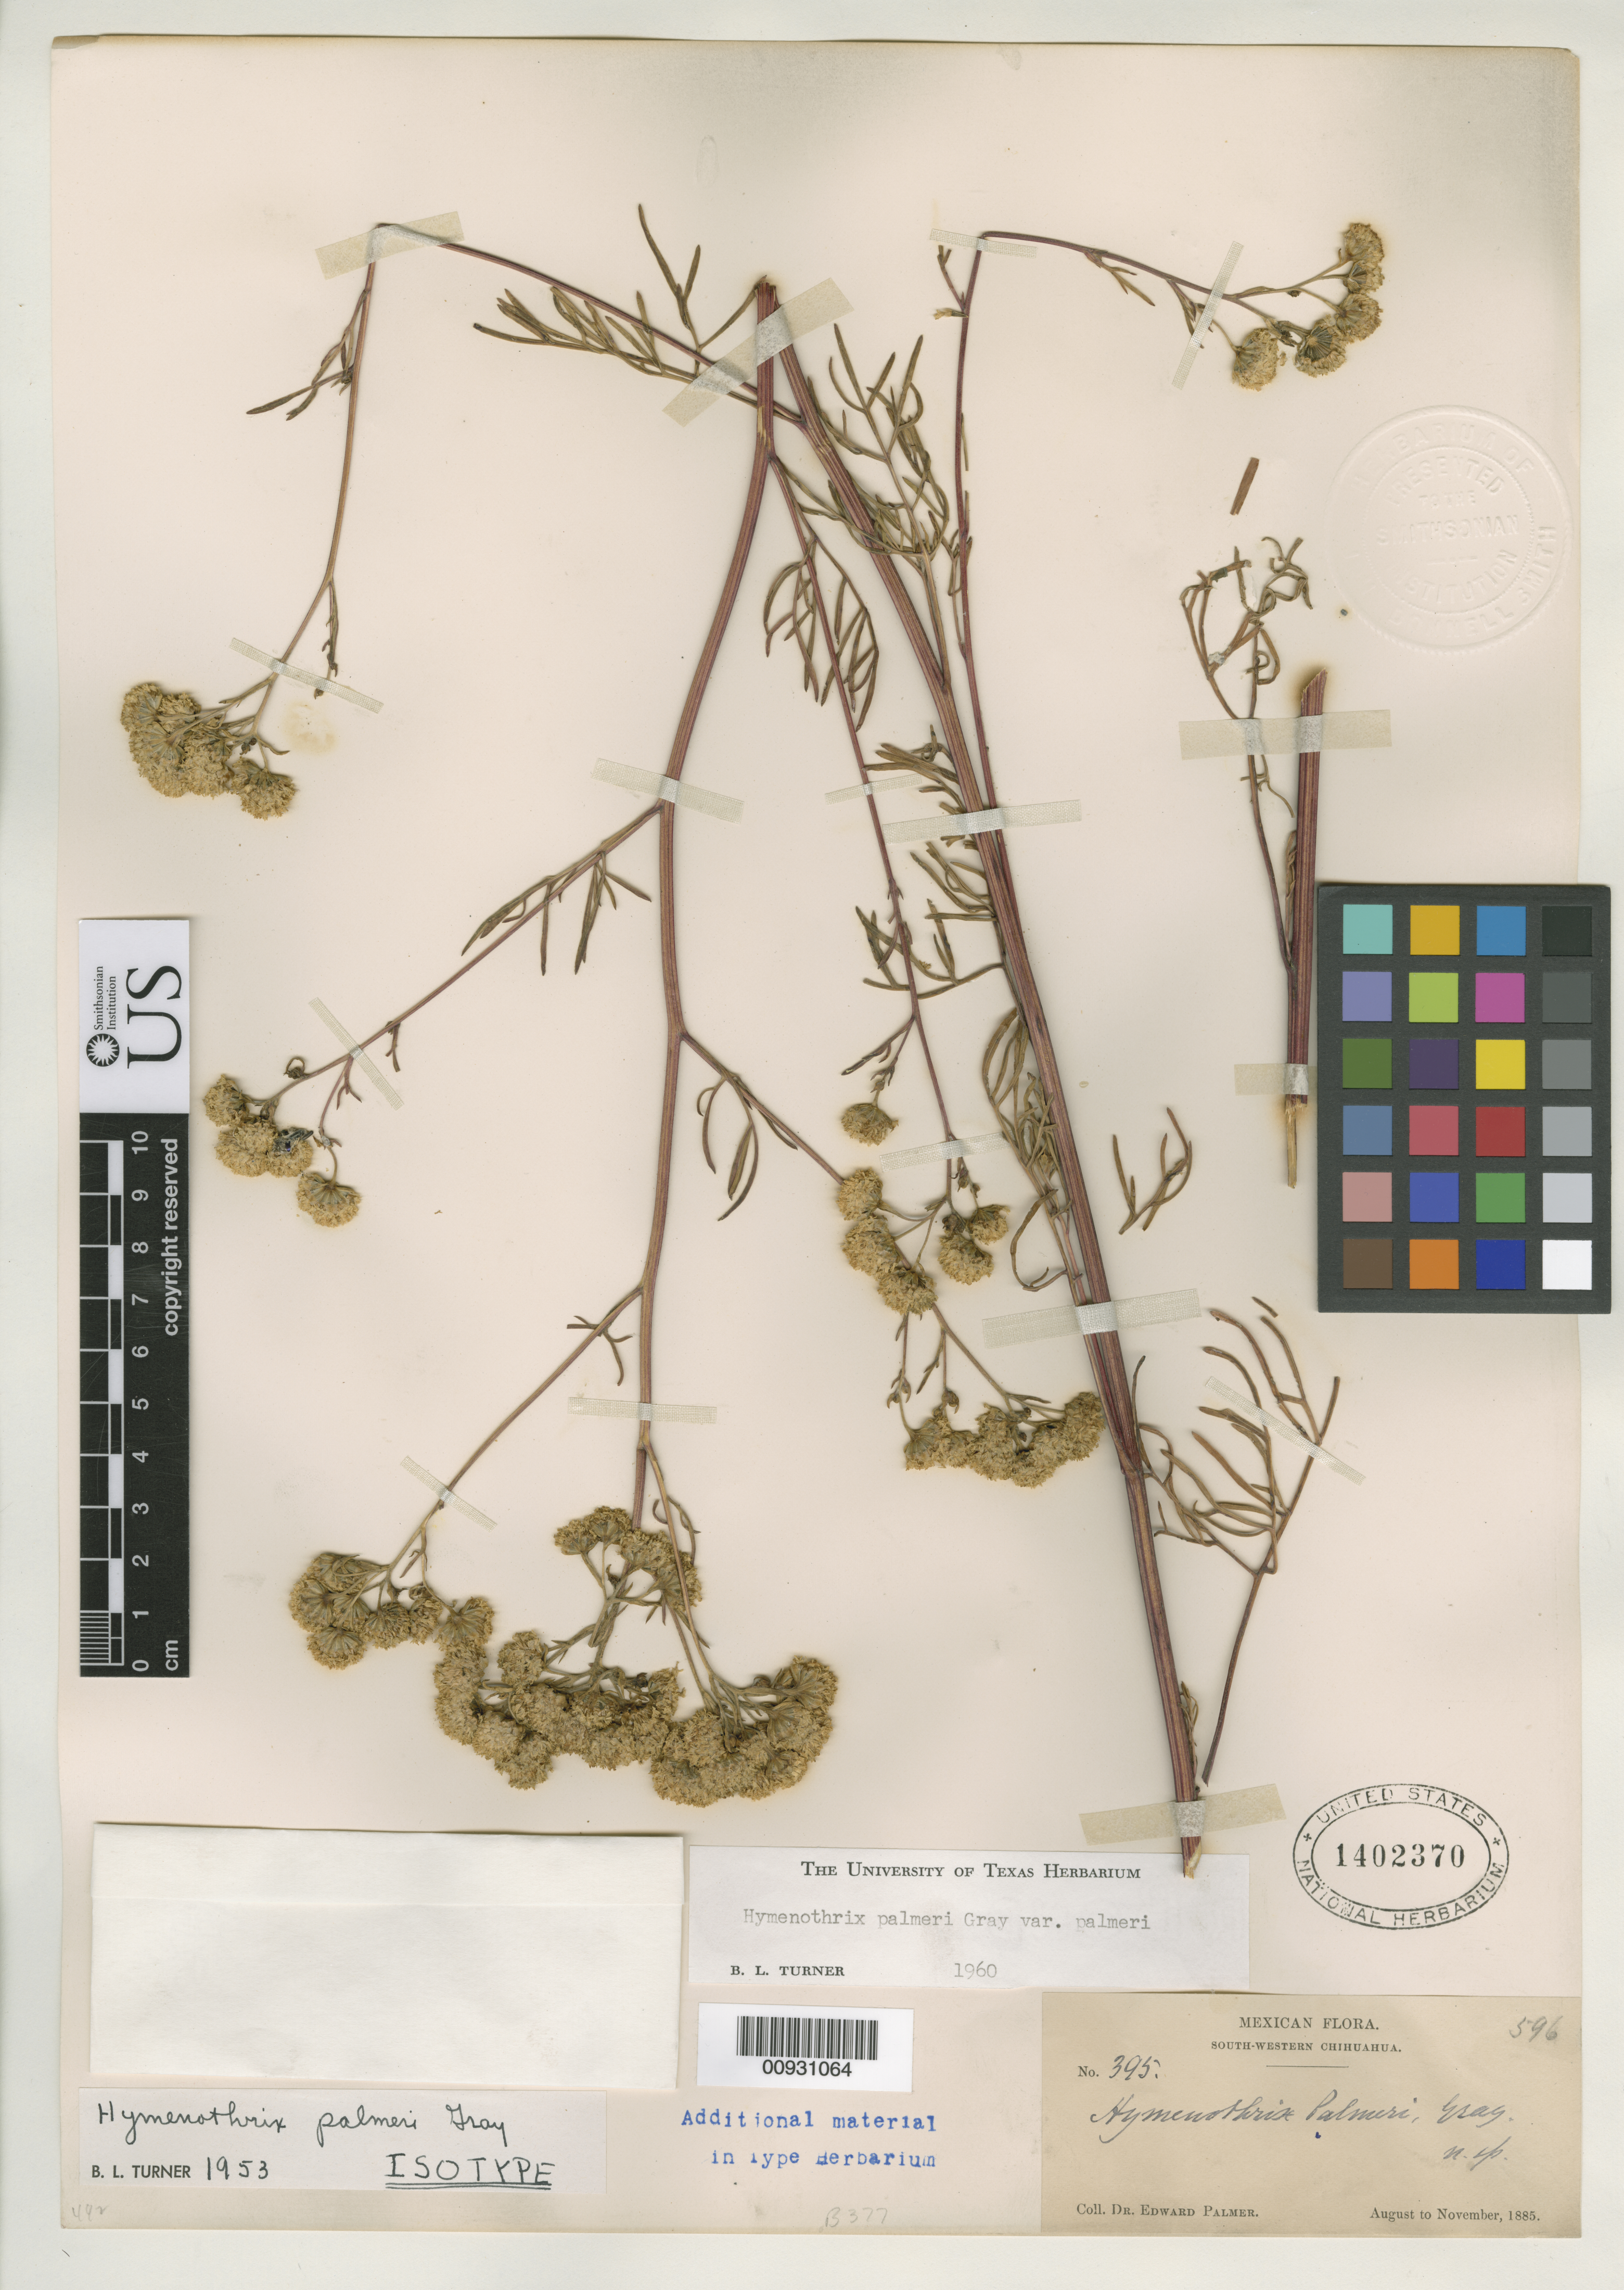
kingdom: Plantae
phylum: Tracheophyta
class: Magnoliopsida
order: Asterales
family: Asteraceae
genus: Hymenothrix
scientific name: Hymenothrix palmeri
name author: A. Gray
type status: Isotype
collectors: E. Palmer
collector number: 395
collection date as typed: Aug 1885 to -- Nov 1885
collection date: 1885-08/1885-11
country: Mexico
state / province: Chihuahua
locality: SW Chihuahua.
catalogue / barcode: US 1402370